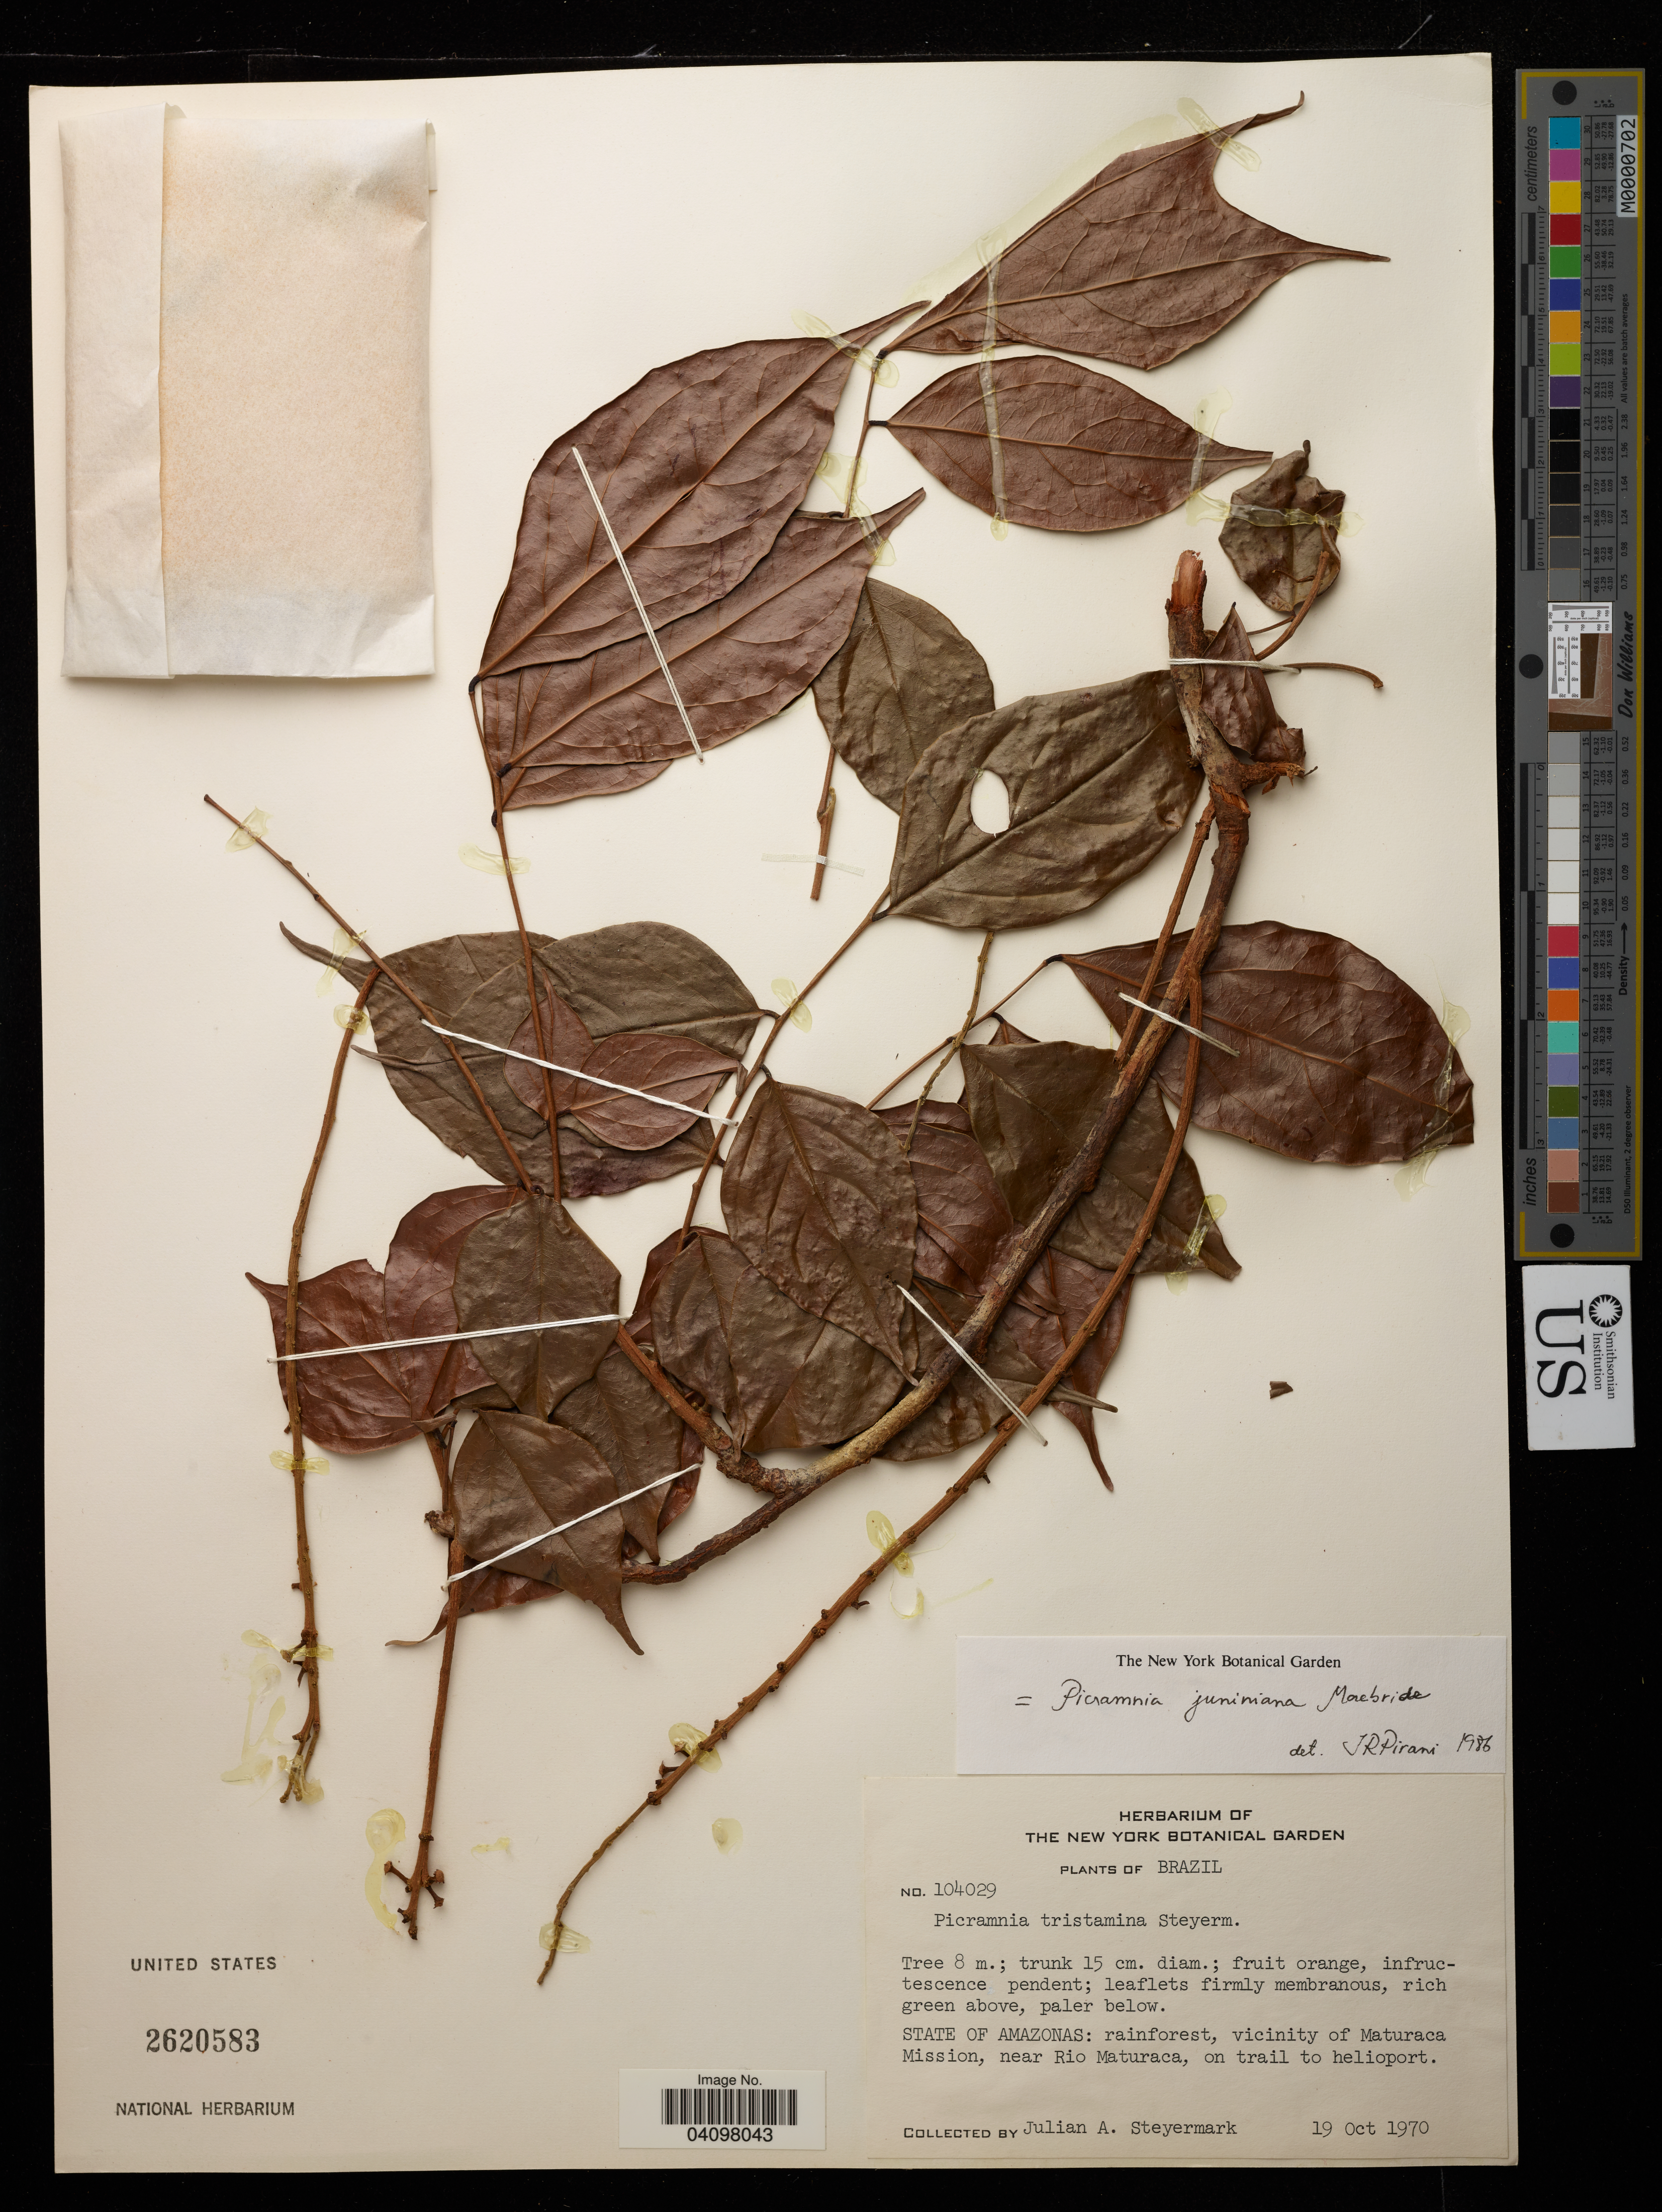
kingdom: Plantae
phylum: Tracheophyta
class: Magnoliopsida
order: Picramniales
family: Picramniaceae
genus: Picramnia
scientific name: Picramnia juniniana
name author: J.F. Macbr.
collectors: J. Steyermark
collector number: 104029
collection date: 1970-10-19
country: Brazil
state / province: Amazonas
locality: Vicinity of Maturaca Mission, near Rio Maturaca, on trail to helioport.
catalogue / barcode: US 2620583